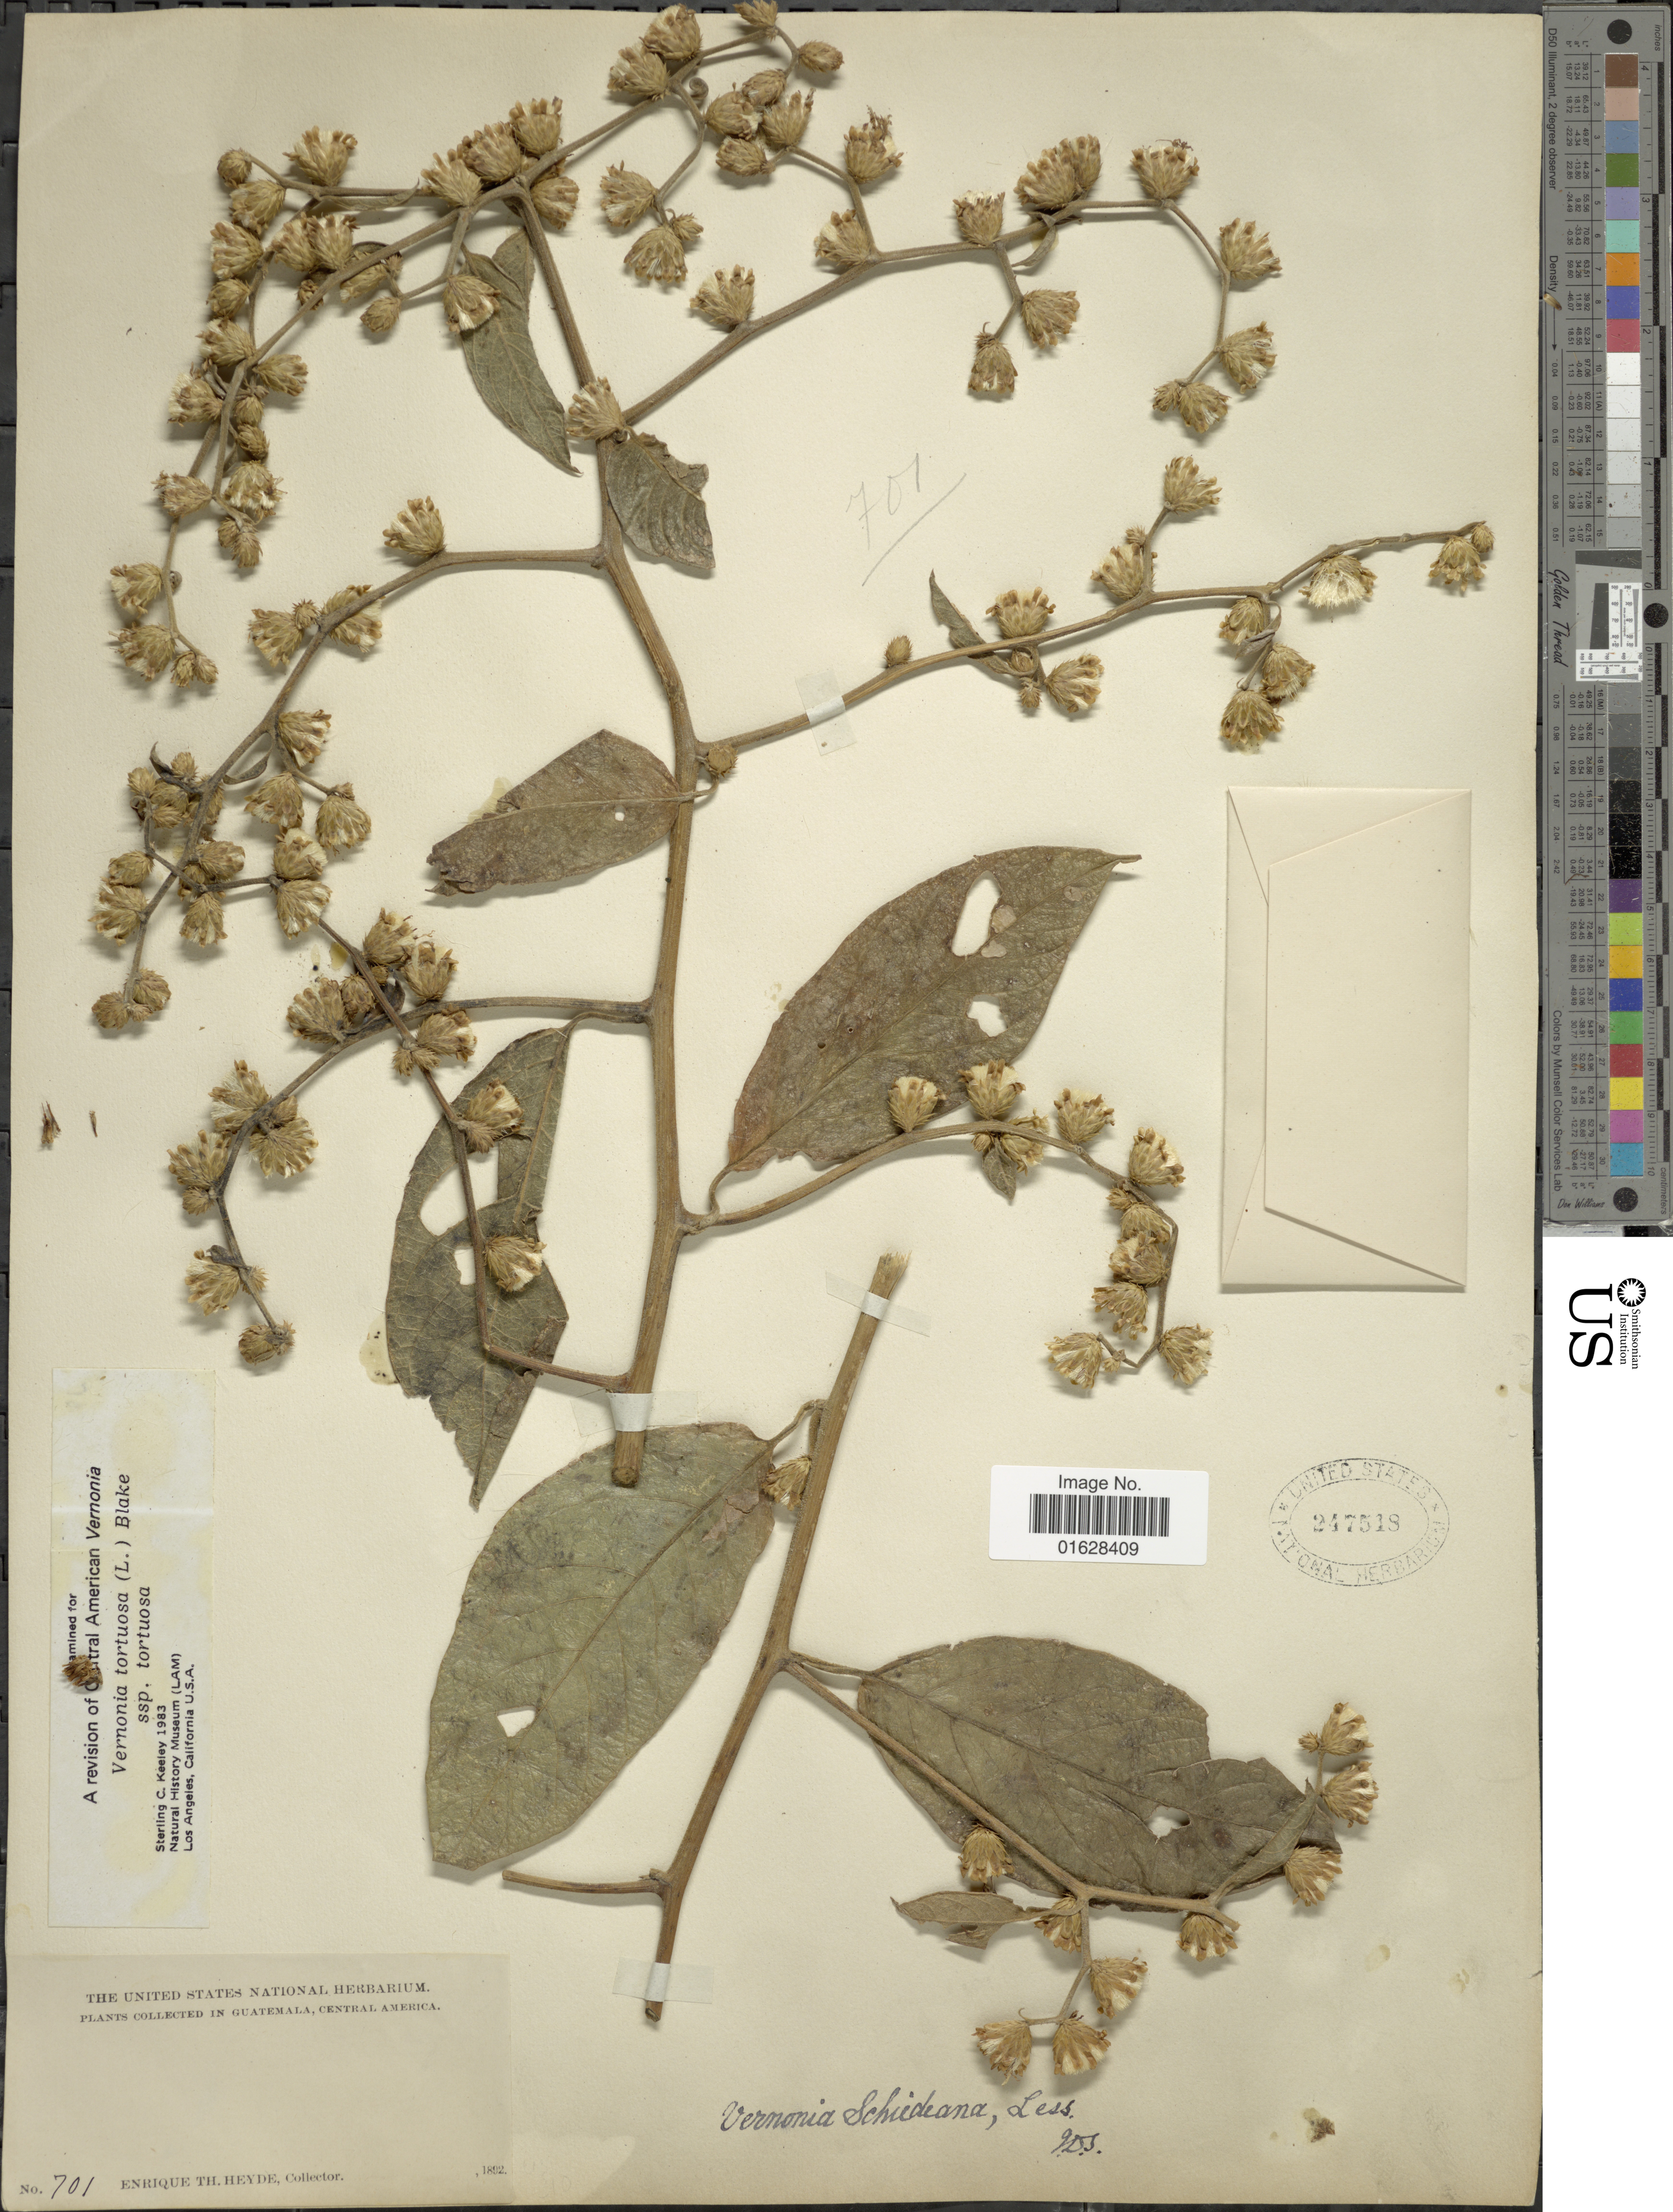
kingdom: Plantae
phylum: Tracheophyta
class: Magnoliopsida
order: Asterales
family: Asteraceae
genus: Lepidaploa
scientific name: Lepidaploa tortuosa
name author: (L.) H. Rob.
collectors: E. T. Heyde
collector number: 701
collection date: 1892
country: Guatemala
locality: Guatemala, Central America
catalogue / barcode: US 247518